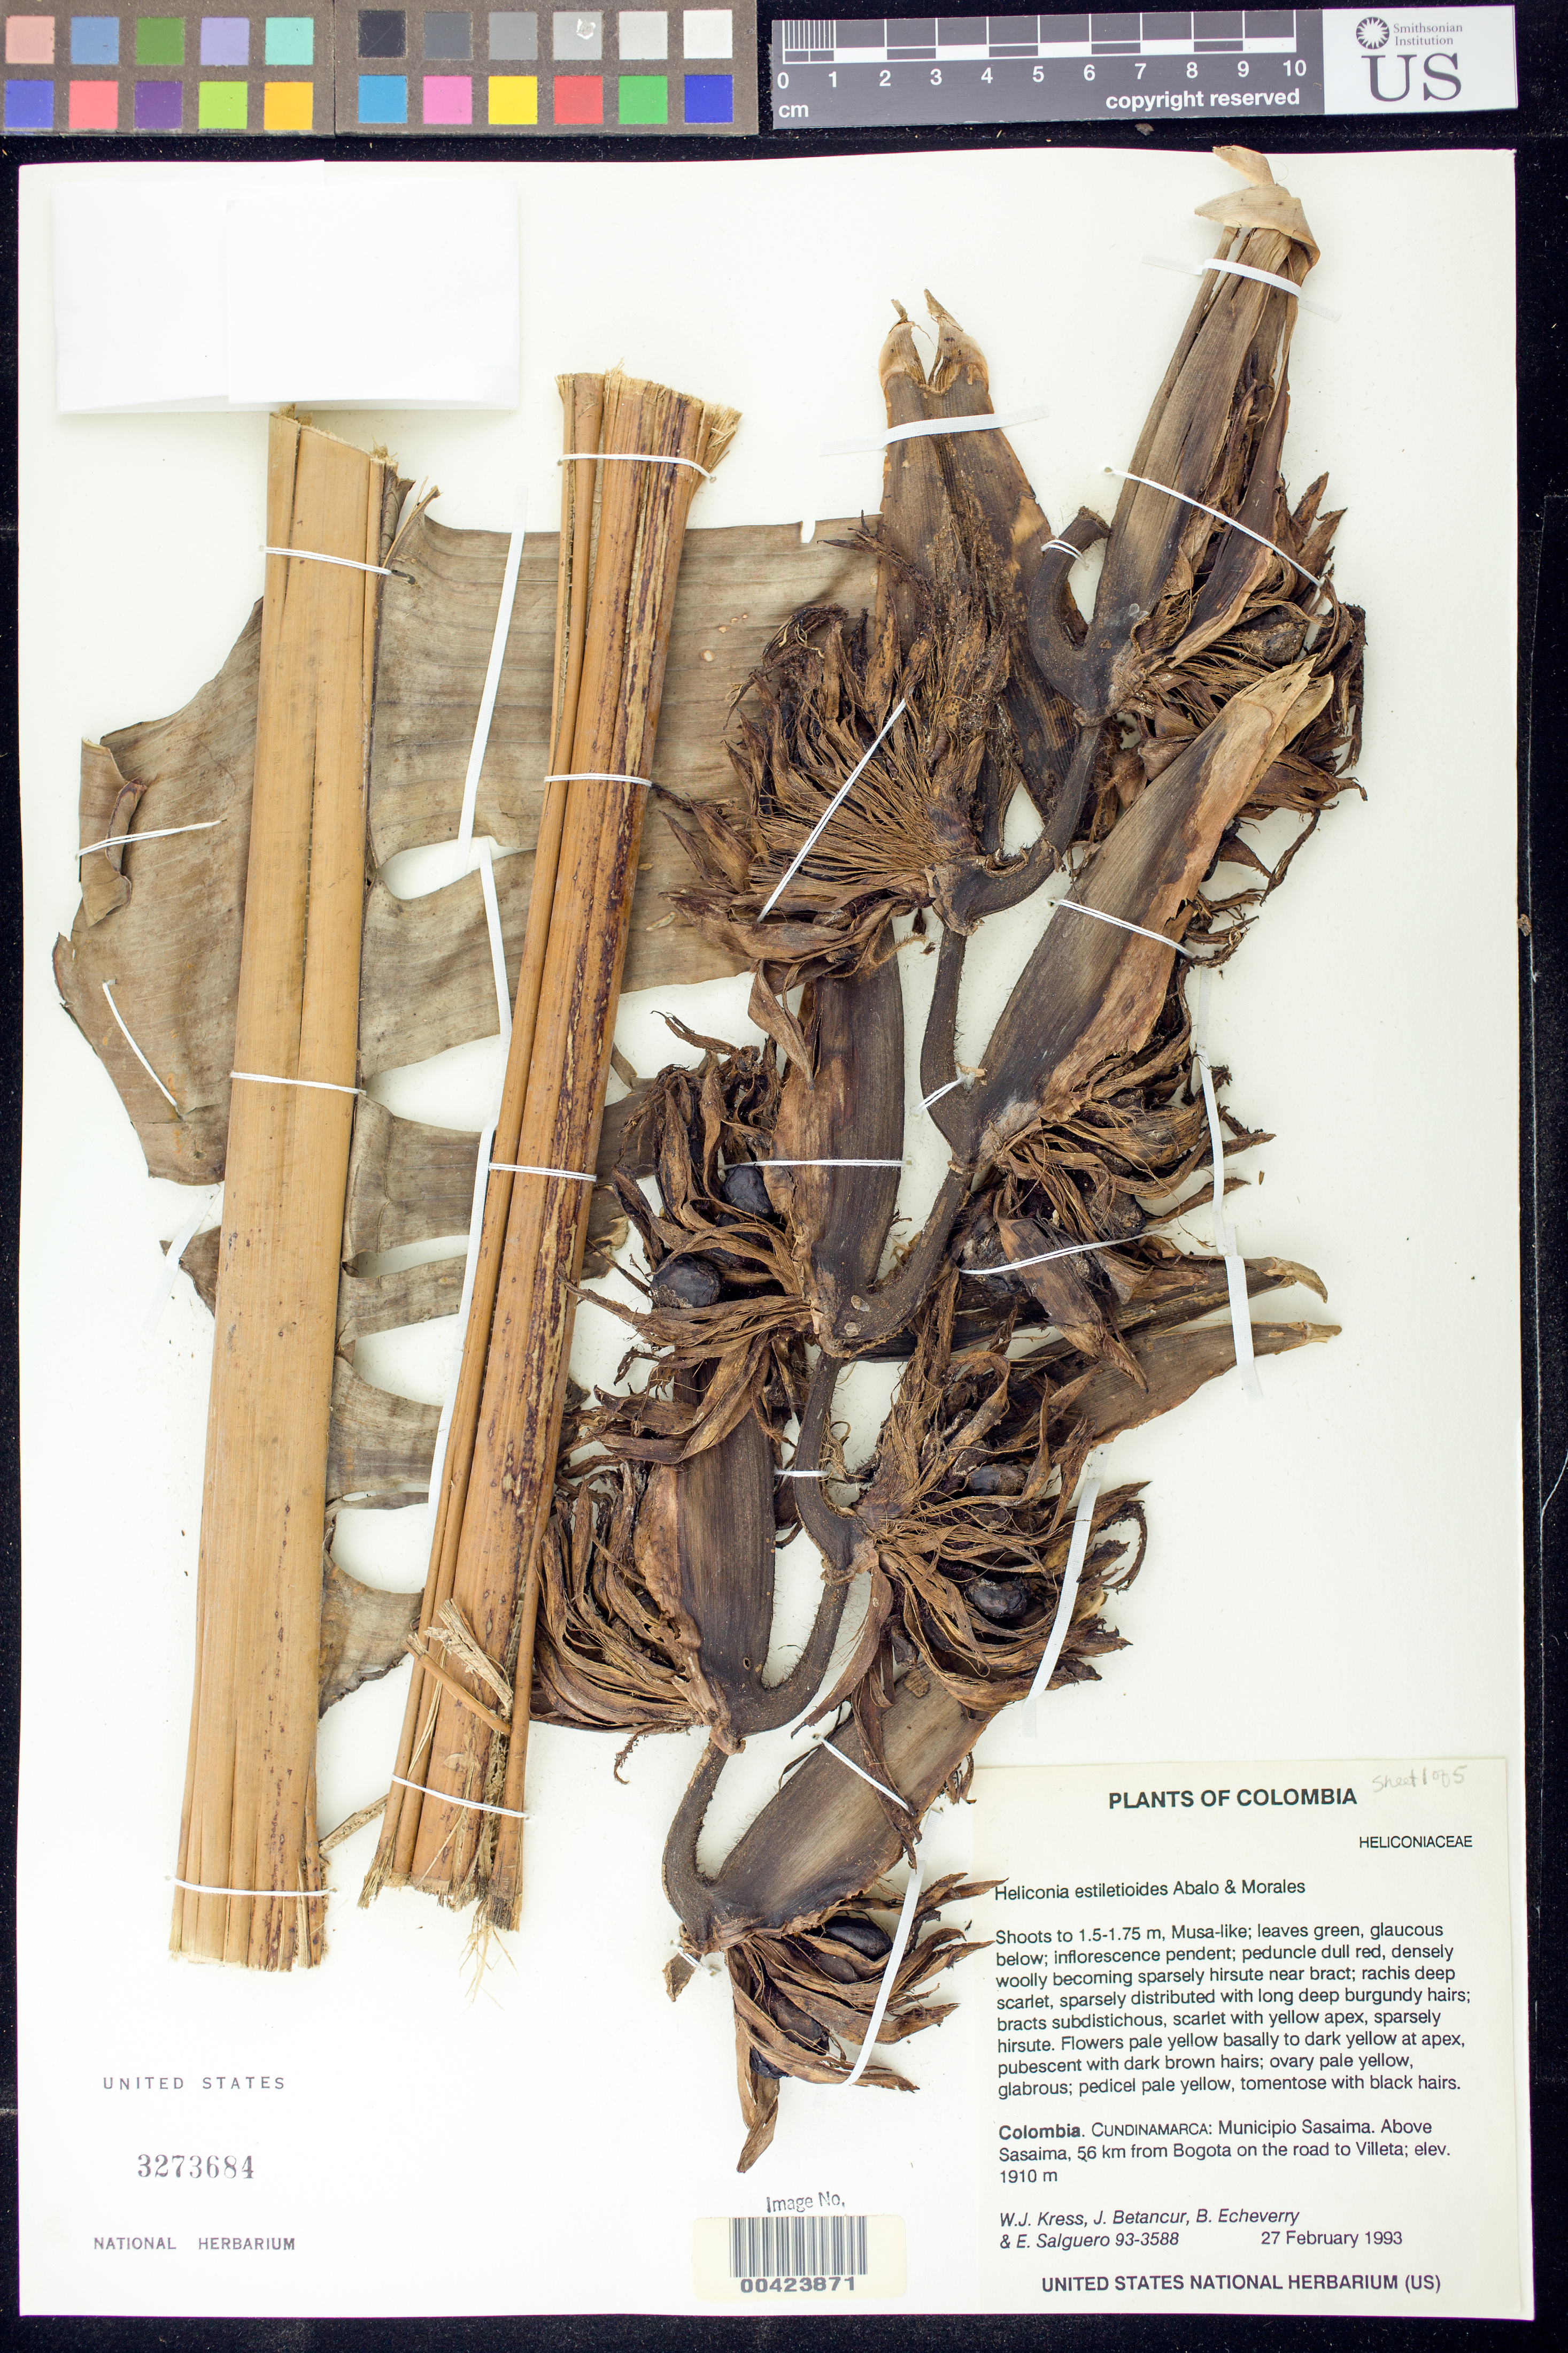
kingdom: Plantae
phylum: Tracheophyta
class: Liliopsida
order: Zingiberales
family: Heliconiaceae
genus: Heliconia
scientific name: Heliconia estiletioides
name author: Abalo & G. Morales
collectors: W. J. Kress, J. C. Betancur, B. Echeverry & E. Salguero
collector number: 93-3588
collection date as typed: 27 Feb 1993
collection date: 1993-02-27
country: Colombia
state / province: Cundinamarca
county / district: Sasaima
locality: Sasaima, above; 56 km from Bogota on road to Villeta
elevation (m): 1910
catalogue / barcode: US 3273684